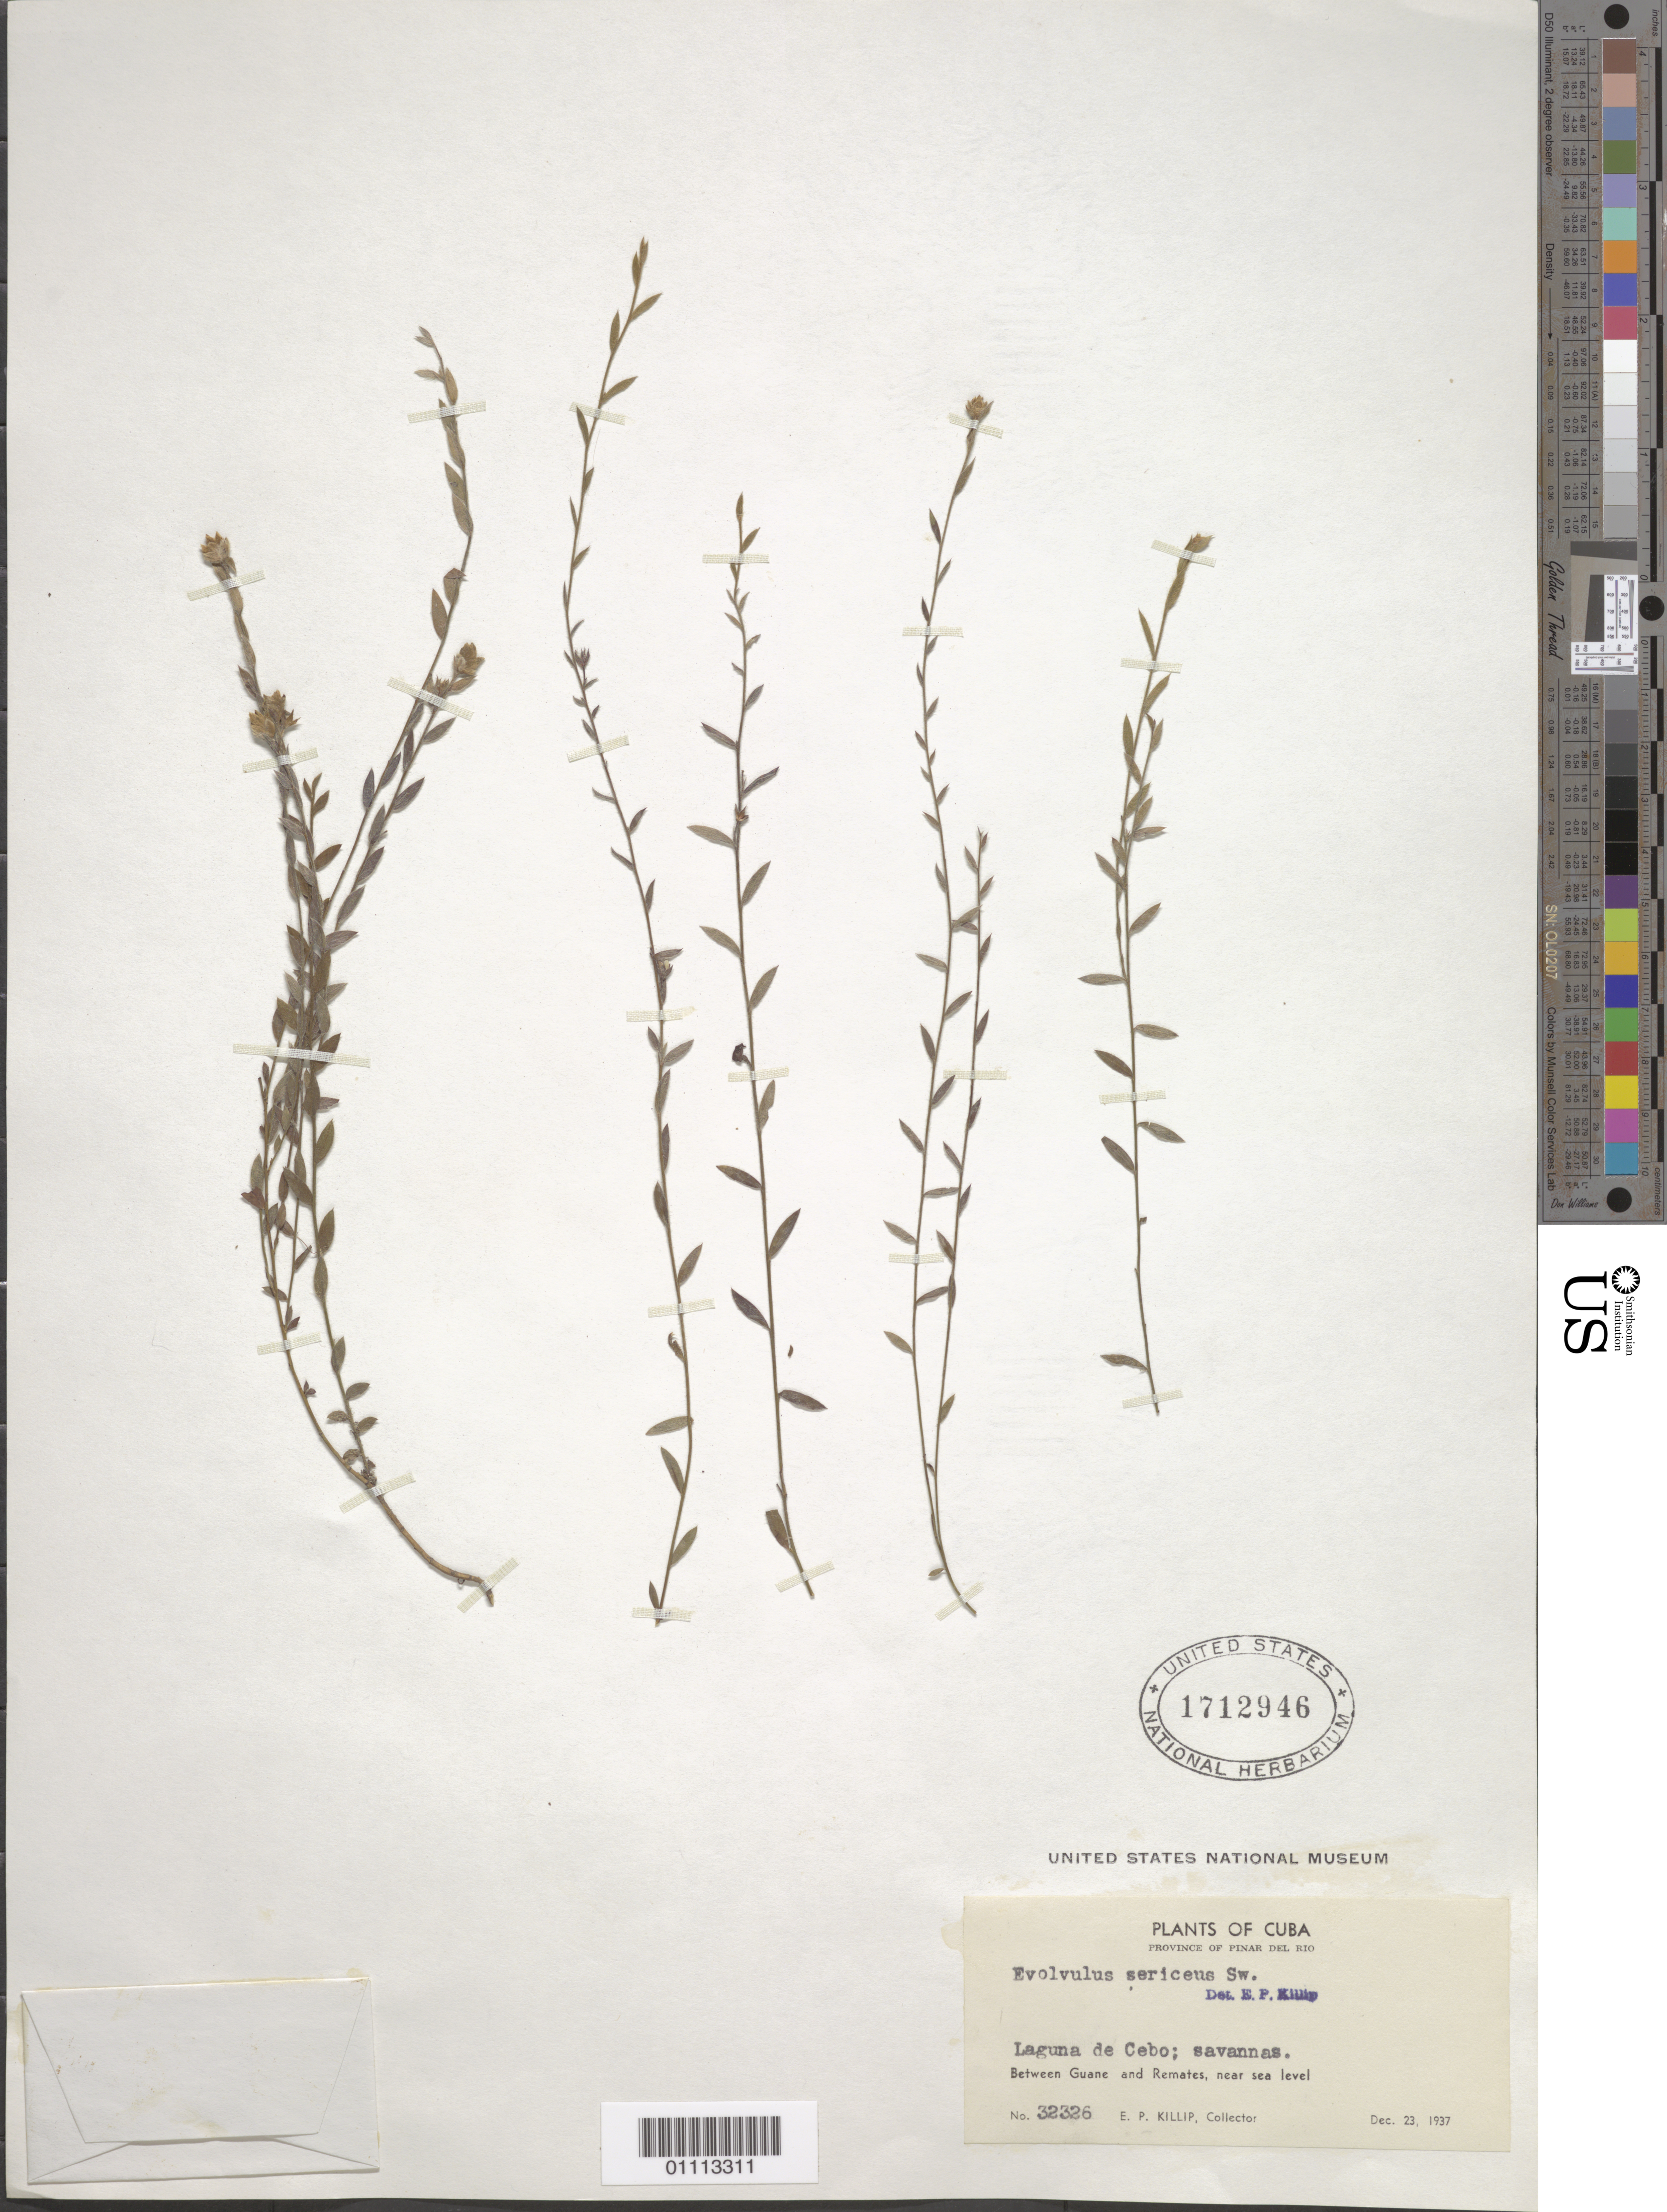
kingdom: Plantae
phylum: Tracheophyta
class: Magnoliopsida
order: Solanales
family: Convolvulaceae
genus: Evolvulus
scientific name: Evolvulus sericeus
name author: Sw.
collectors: E. P. Killip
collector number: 32326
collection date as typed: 23 Dec 1937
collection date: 1937-12-23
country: Cuba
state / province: Pinar del Rio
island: Cuba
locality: Laguna de Cebo; savannas Between Guane and Remates; near sea-level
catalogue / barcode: US 1712946